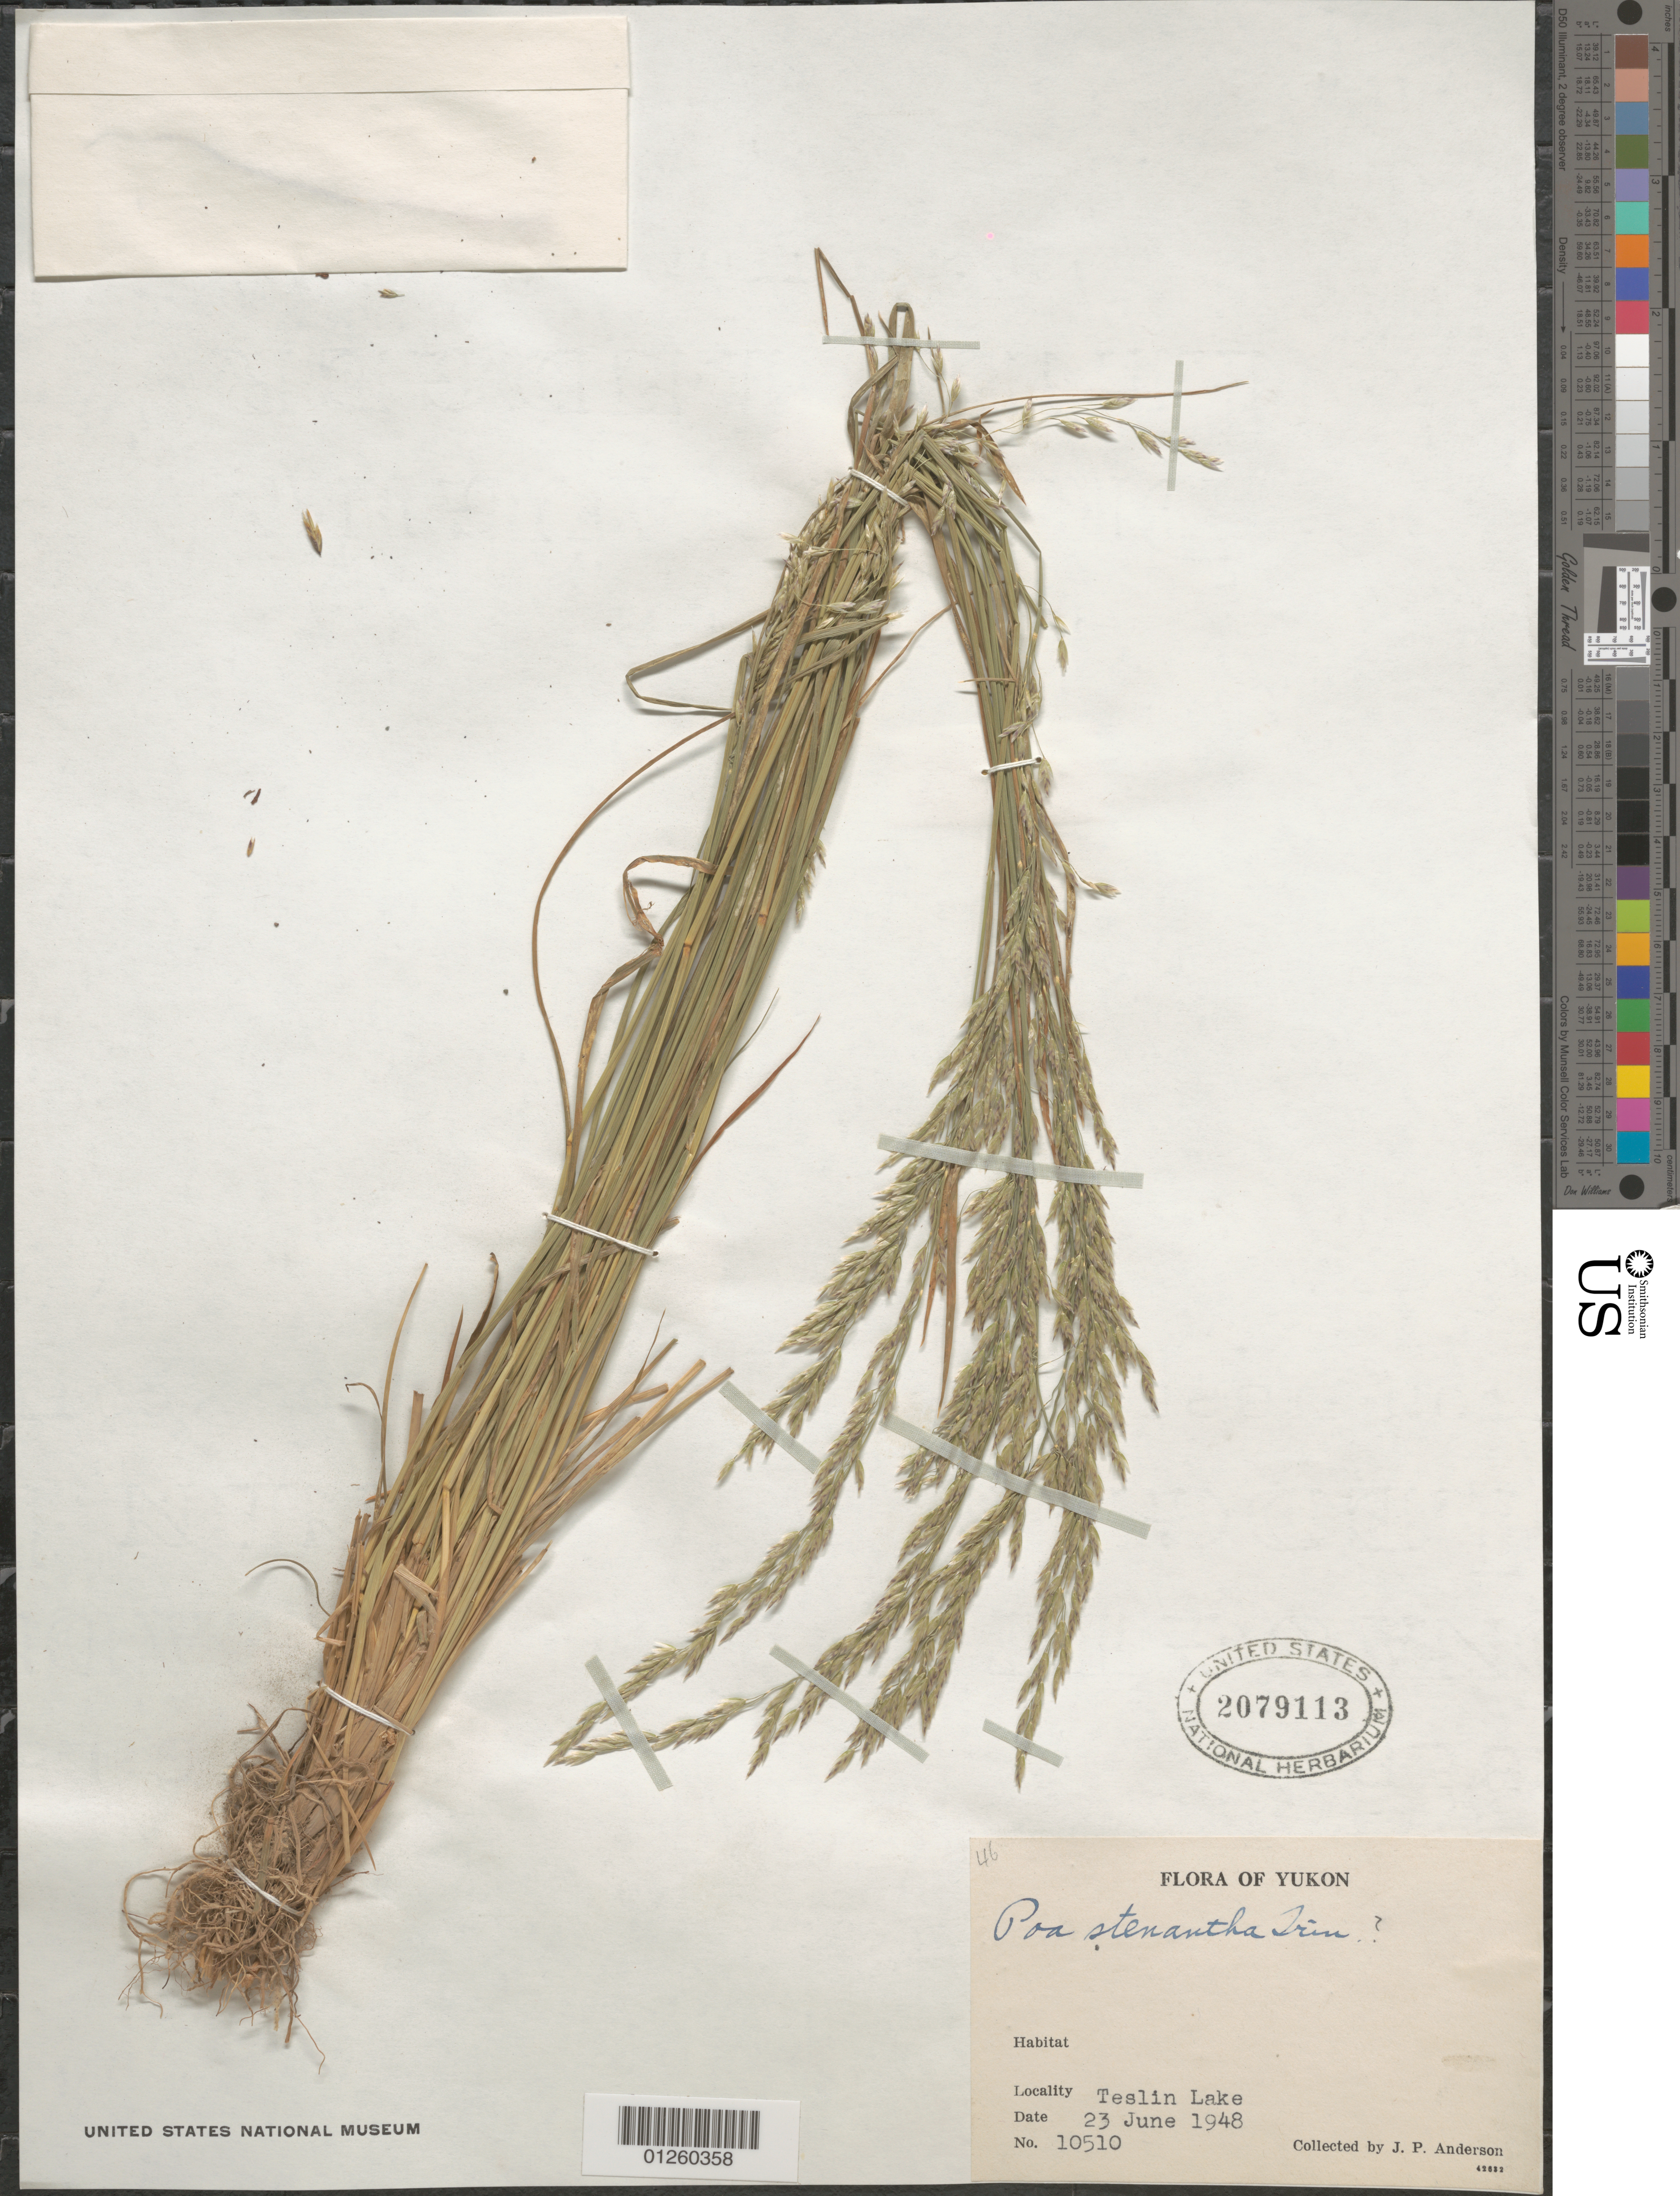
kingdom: Plantae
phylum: Tracheophyta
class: Liliopsida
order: Poales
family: Poaceae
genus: Poa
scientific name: Poa stenantha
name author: Trin.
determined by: Soreng, Robert J., Research Associate (BOT), Smithsonian Institution - National Museum of Natural History (UNITED STATES)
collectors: J. Anderson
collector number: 10510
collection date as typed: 23 June 1948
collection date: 1948-06-23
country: Canada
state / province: Yukon Territory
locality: Yucon,Teslin Lake.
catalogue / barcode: US 2079113